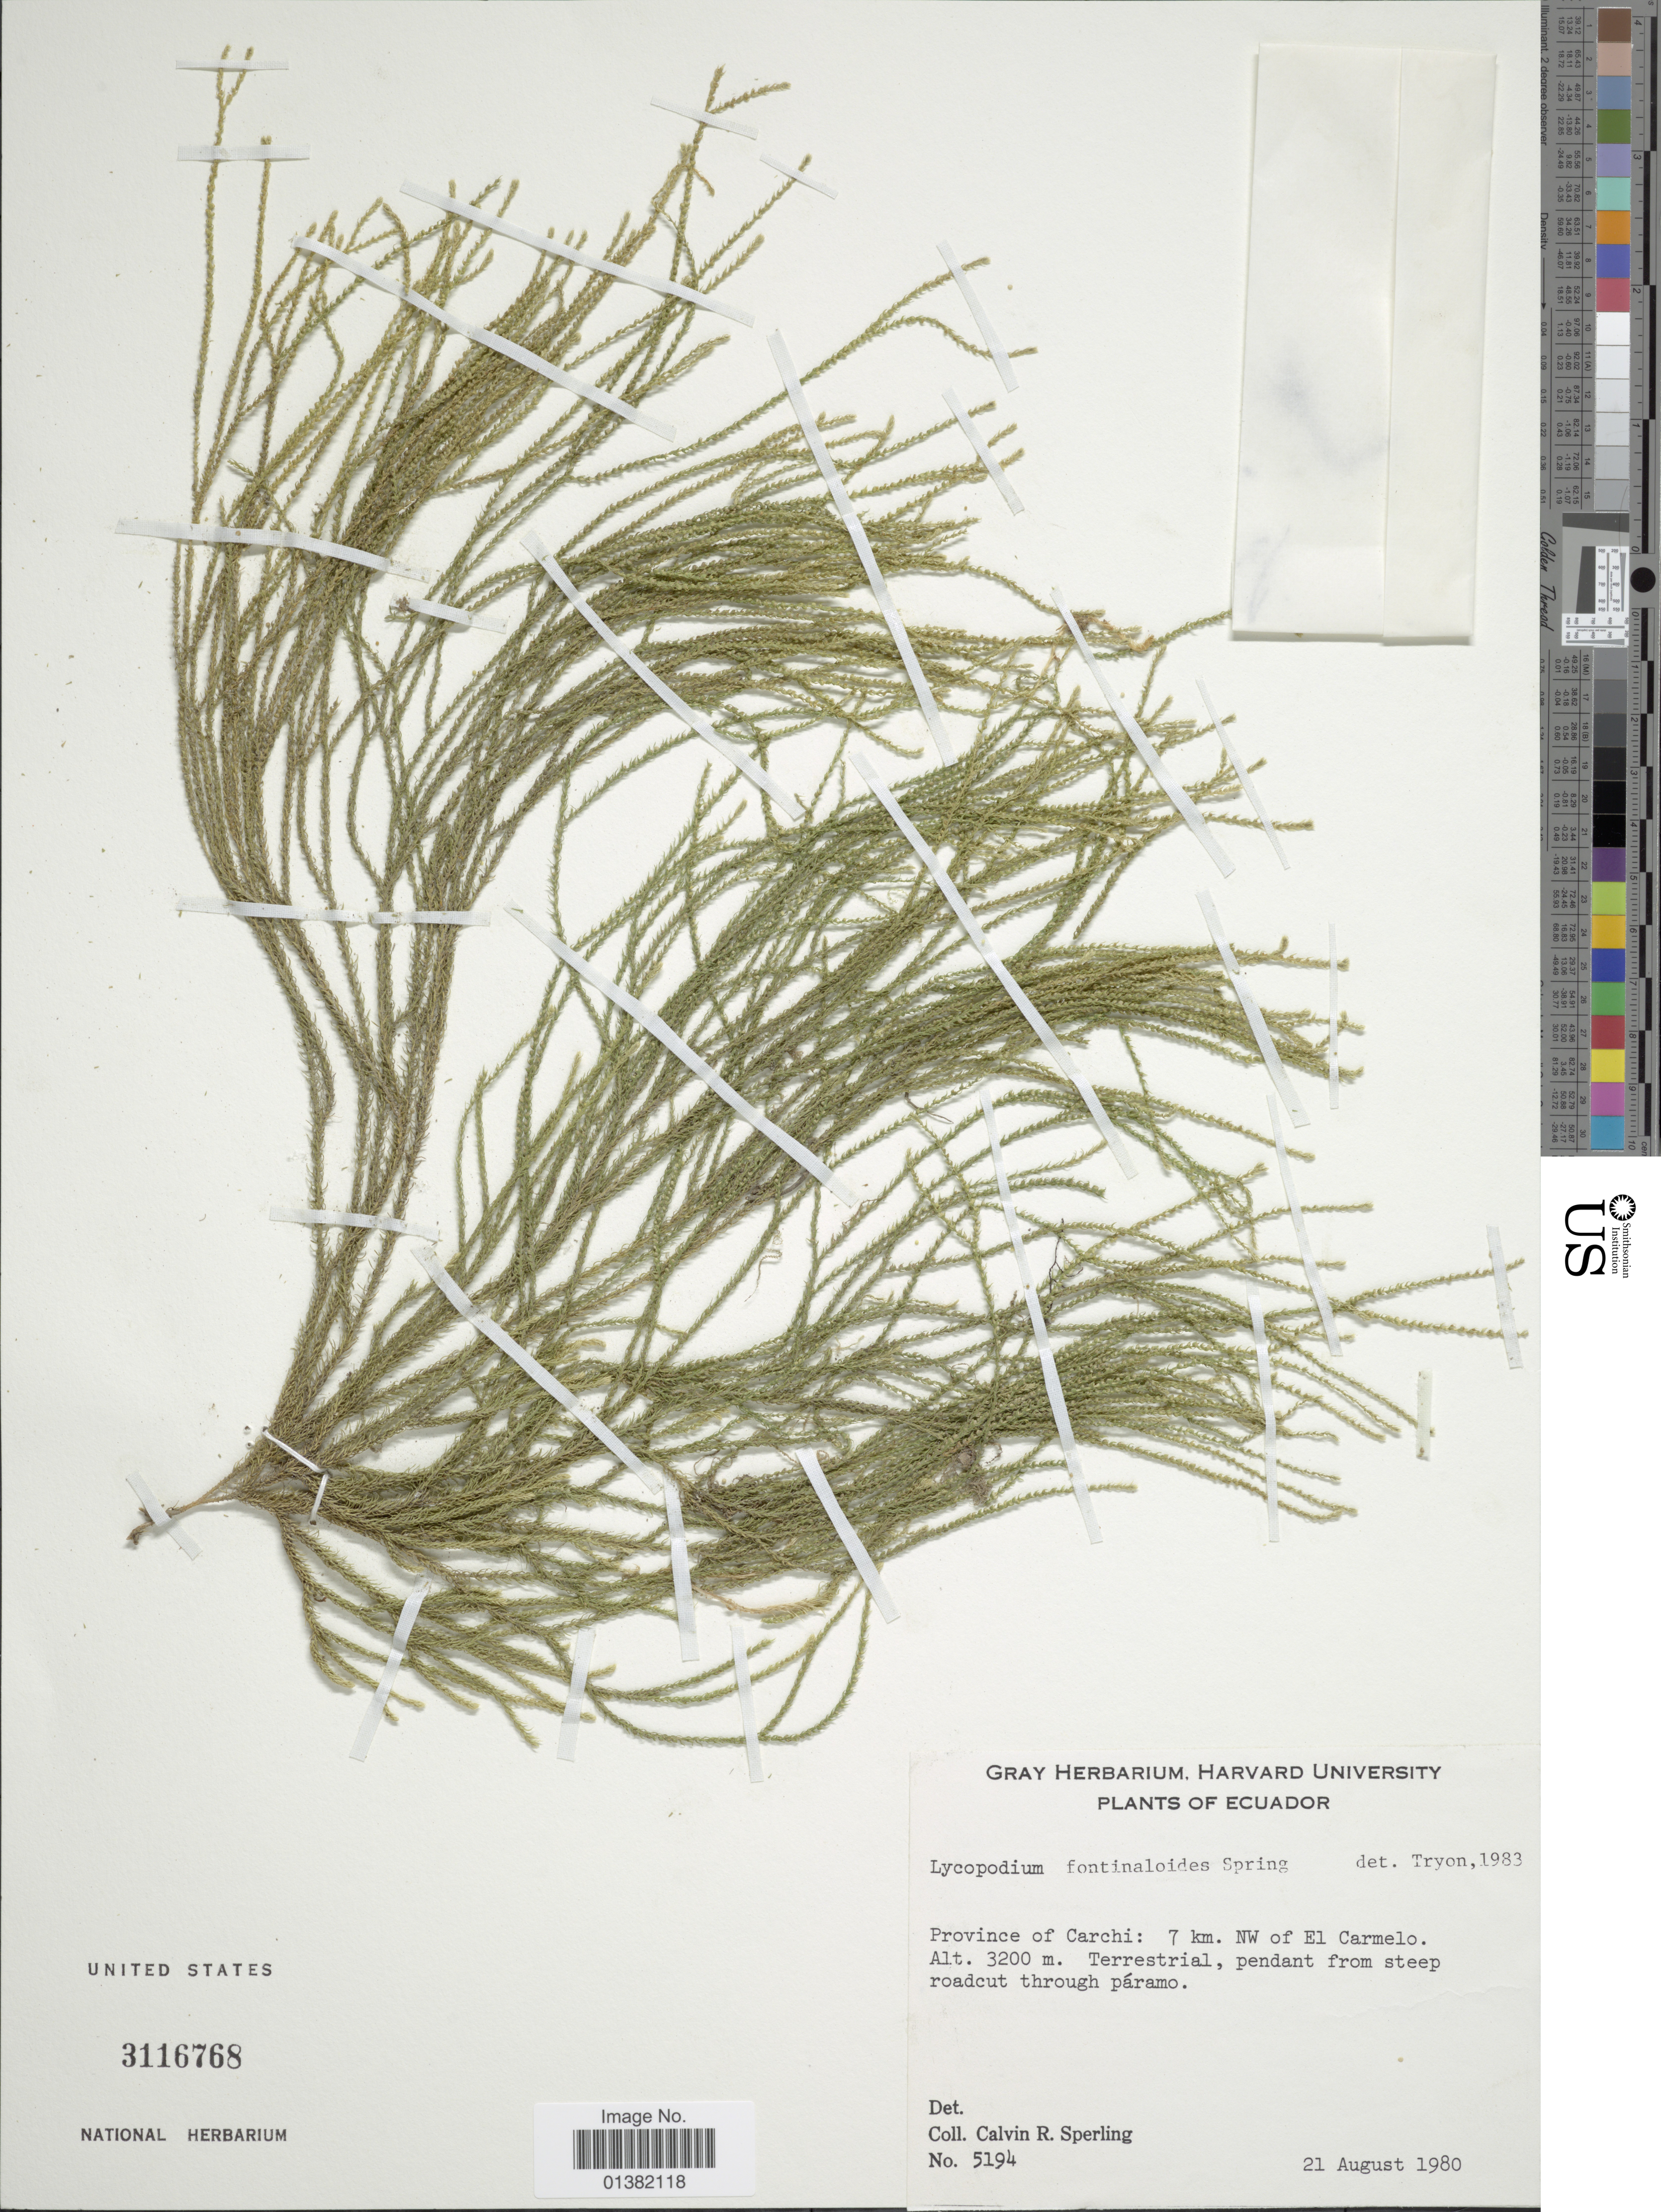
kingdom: Plantae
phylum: Tracheophyta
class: Lycopodiopsida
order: Lycopodiales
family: Lycopodiaceae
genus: Phlegmariurus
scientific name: Phlegmariurus fontinaloides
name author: (Spring) B. Øllg.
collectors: C. R. Sperling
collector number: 5194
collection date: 1980-08-21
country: Ecuador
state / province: Carchi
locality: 7 km. NW of El Carmelo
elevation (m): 3200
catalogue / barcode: US 3116768